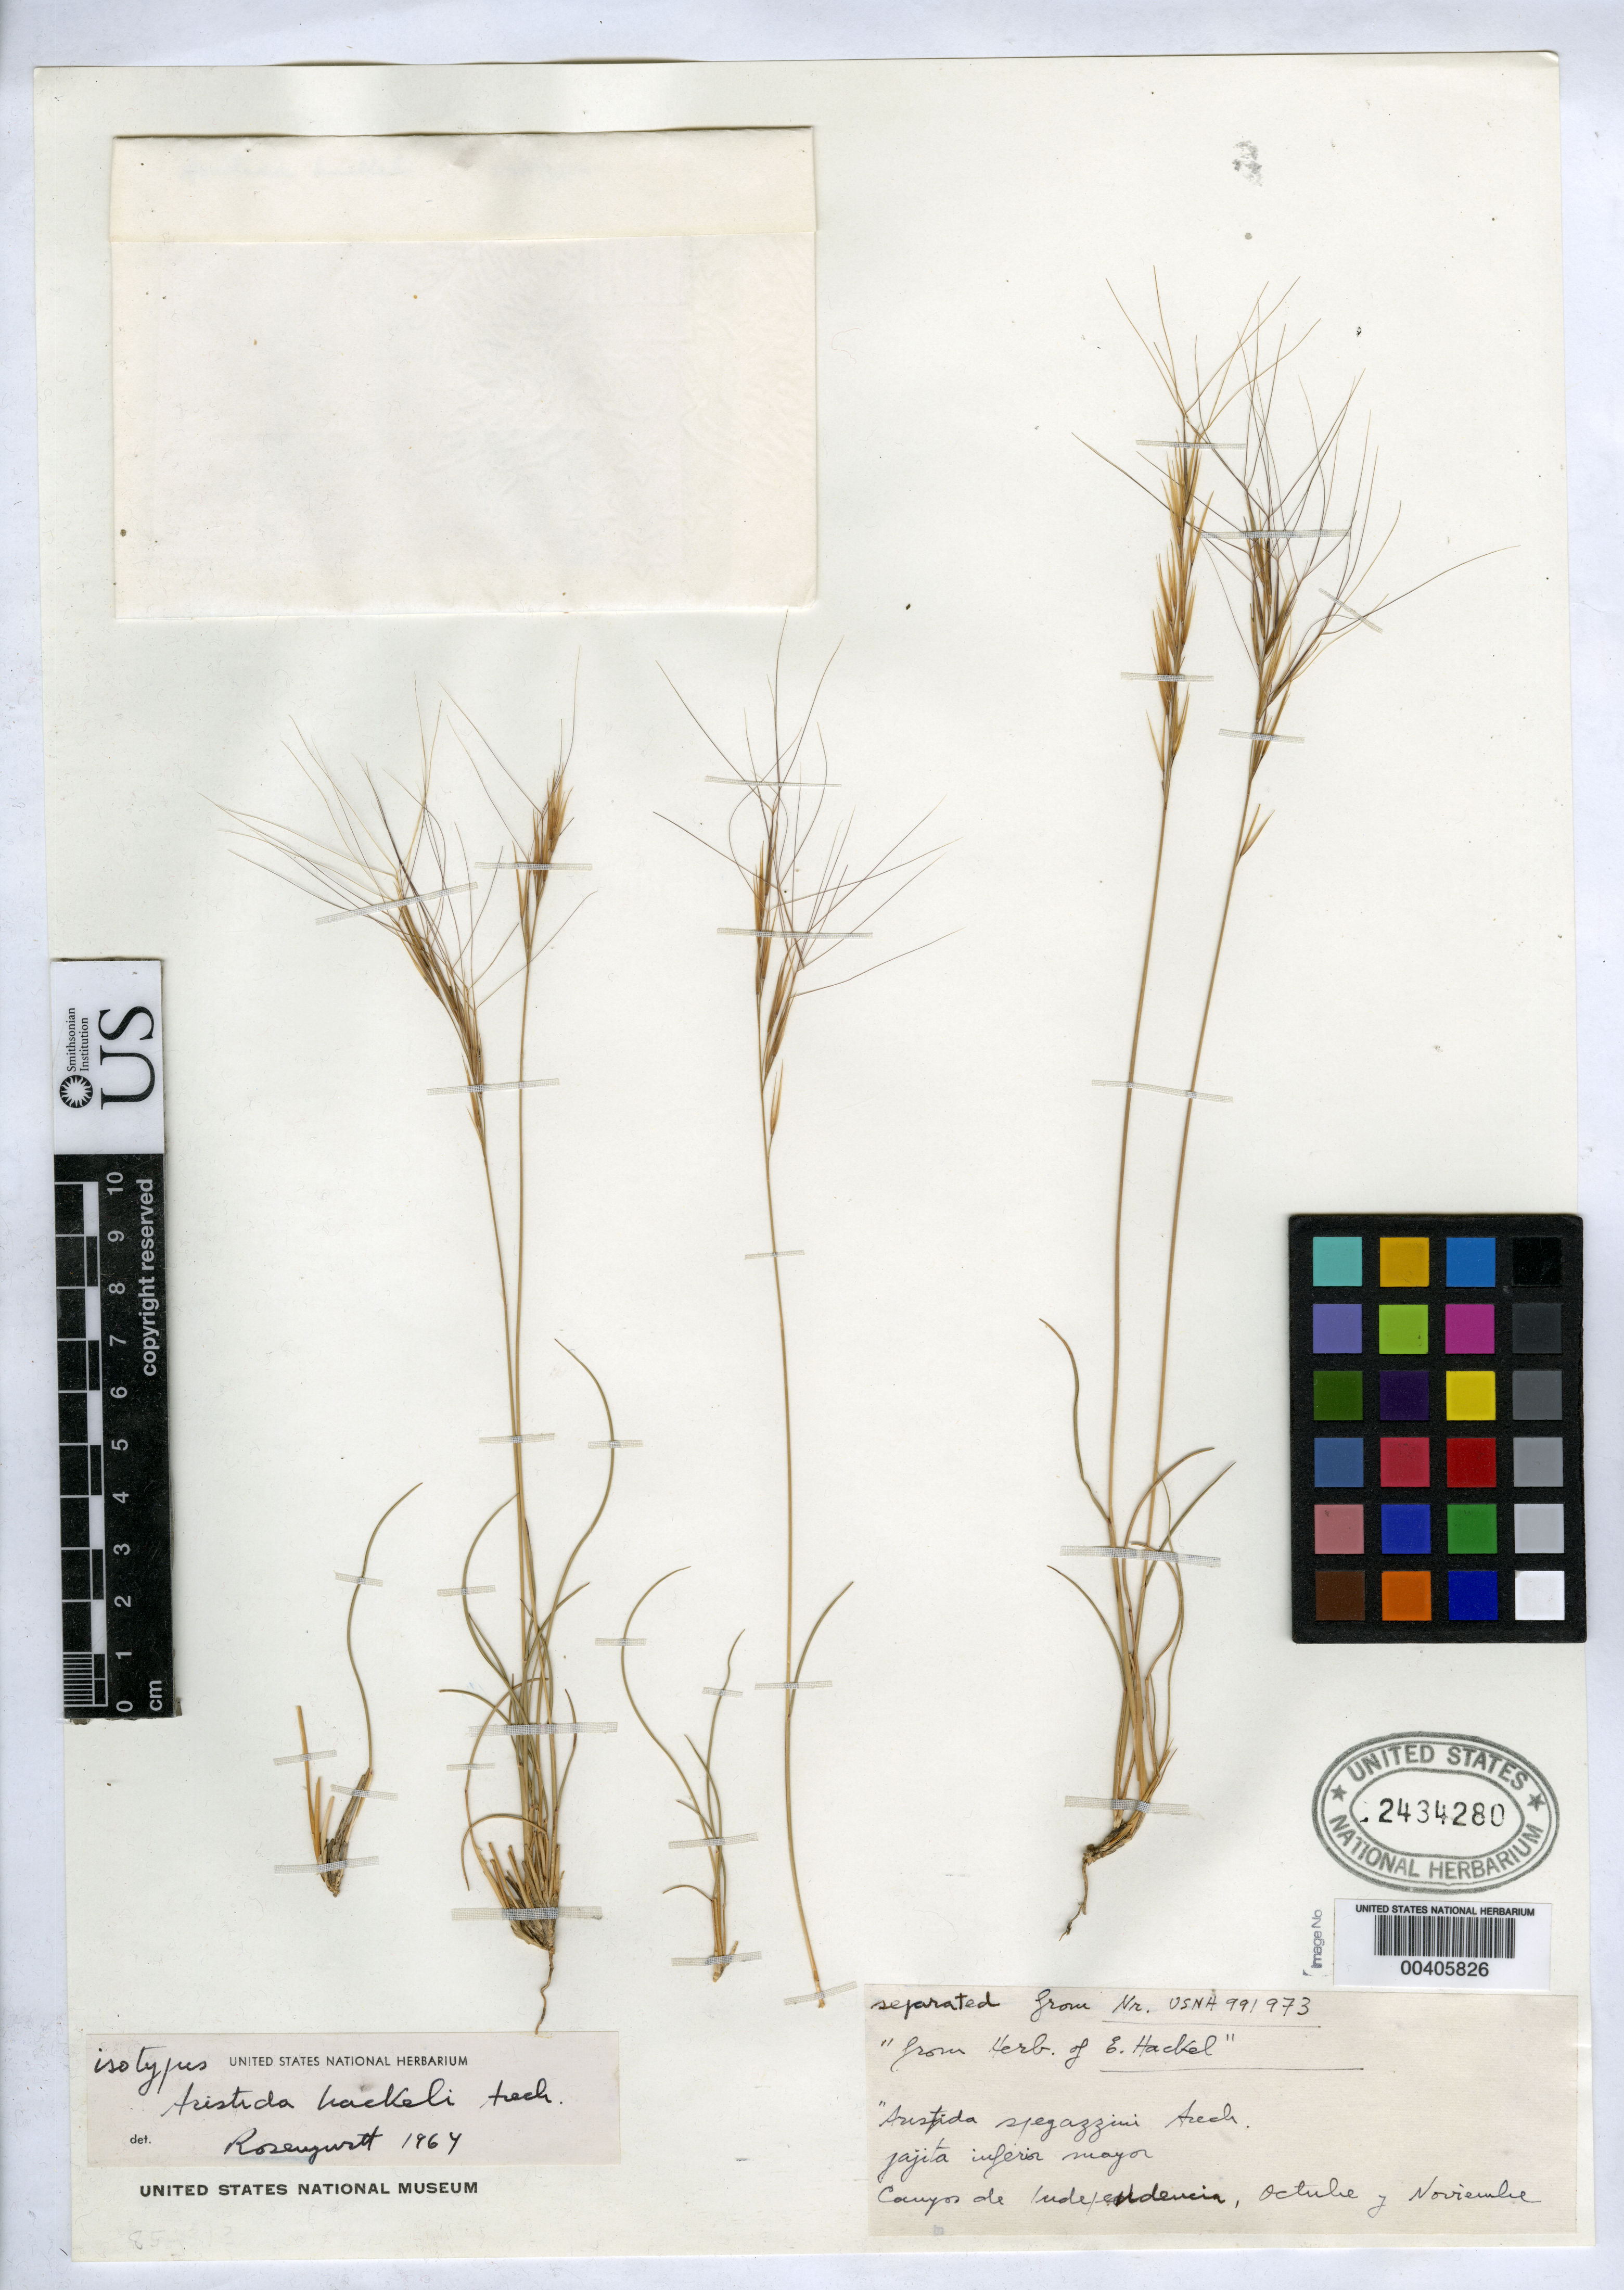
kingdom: Plantae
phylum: Tracheophyta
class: Liliopsida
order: Poales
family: Poaceae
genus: Aristida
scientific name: Aristida hackelii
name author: Arechav.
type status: Isotype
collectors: J. Arechavaleta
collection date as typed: Oct ---- to -- Nov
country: Uruguay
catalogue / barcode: US 2434280